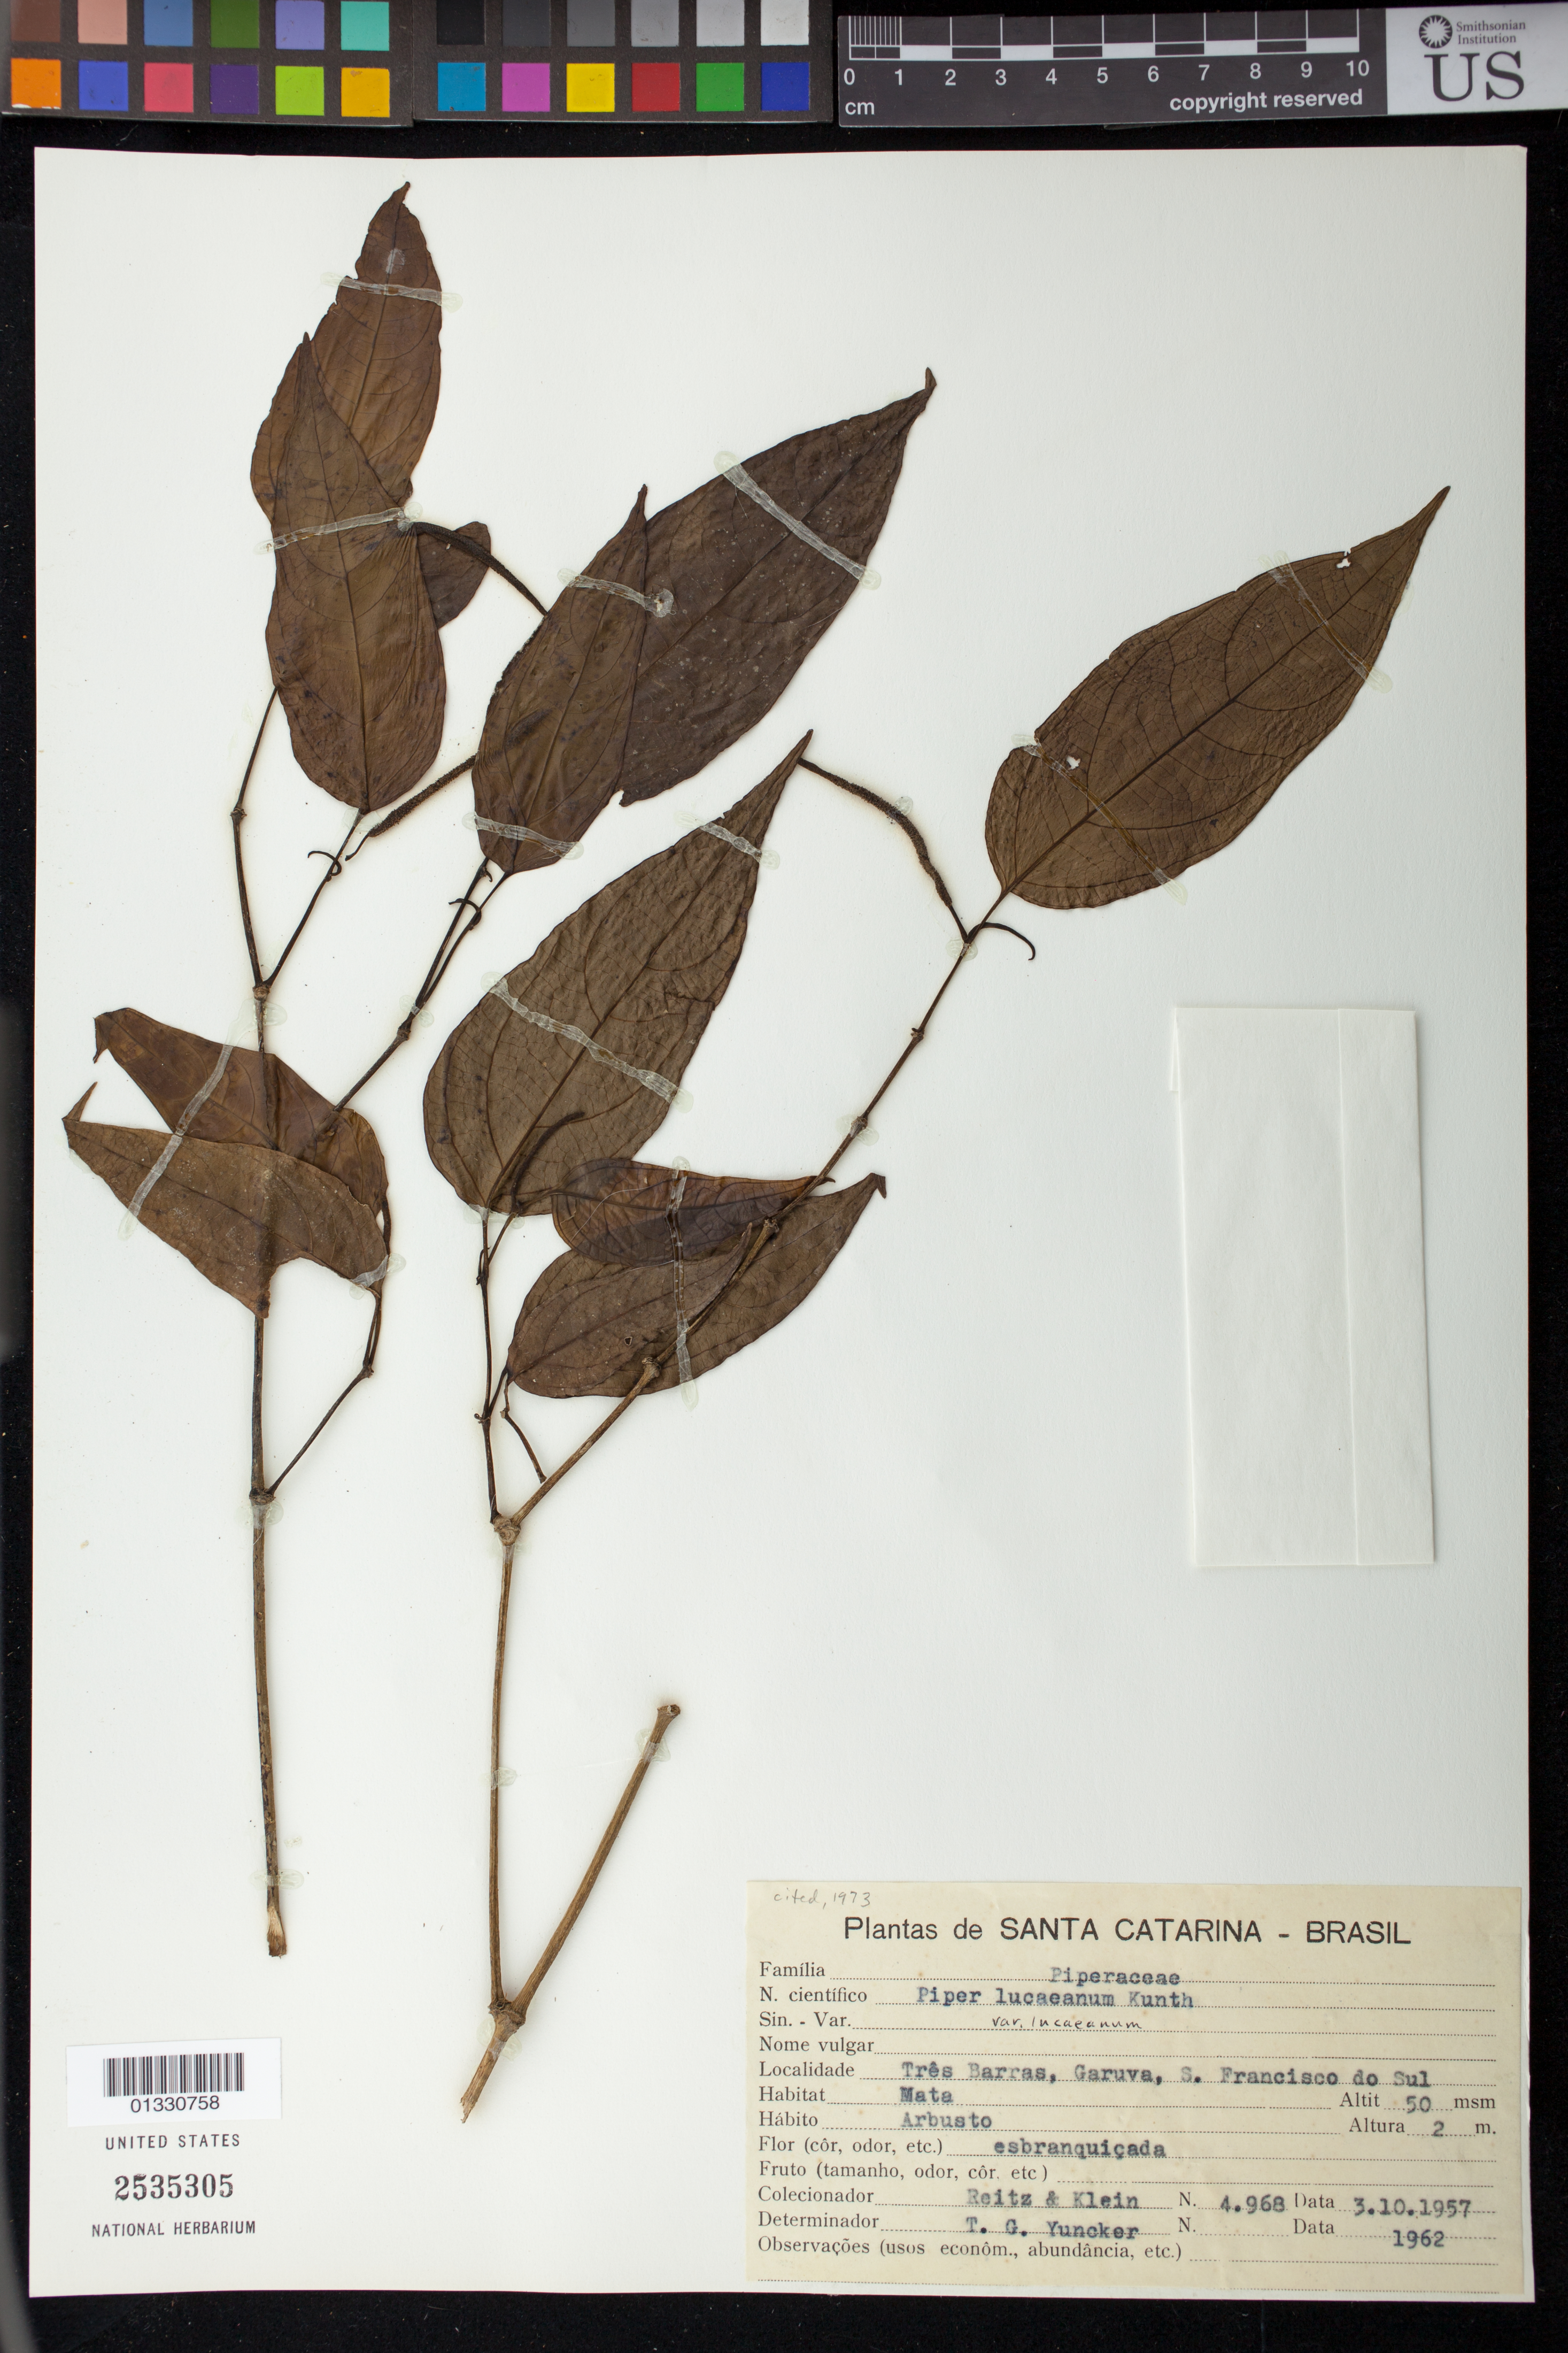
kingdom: Plantae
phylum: Tracheophyta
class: Magnoliopsida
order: Piperales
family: Piperaceae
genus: Piper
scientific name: Piper lucaeanum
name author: Kunth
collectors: R. Reitz & R. M. Klein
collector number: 4968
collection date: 1957-10-03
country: Brazil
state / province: Santa Catarina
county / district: São Francisco do Sul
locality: Três Barras, Garuva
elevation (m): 50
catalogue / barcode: US 2535305